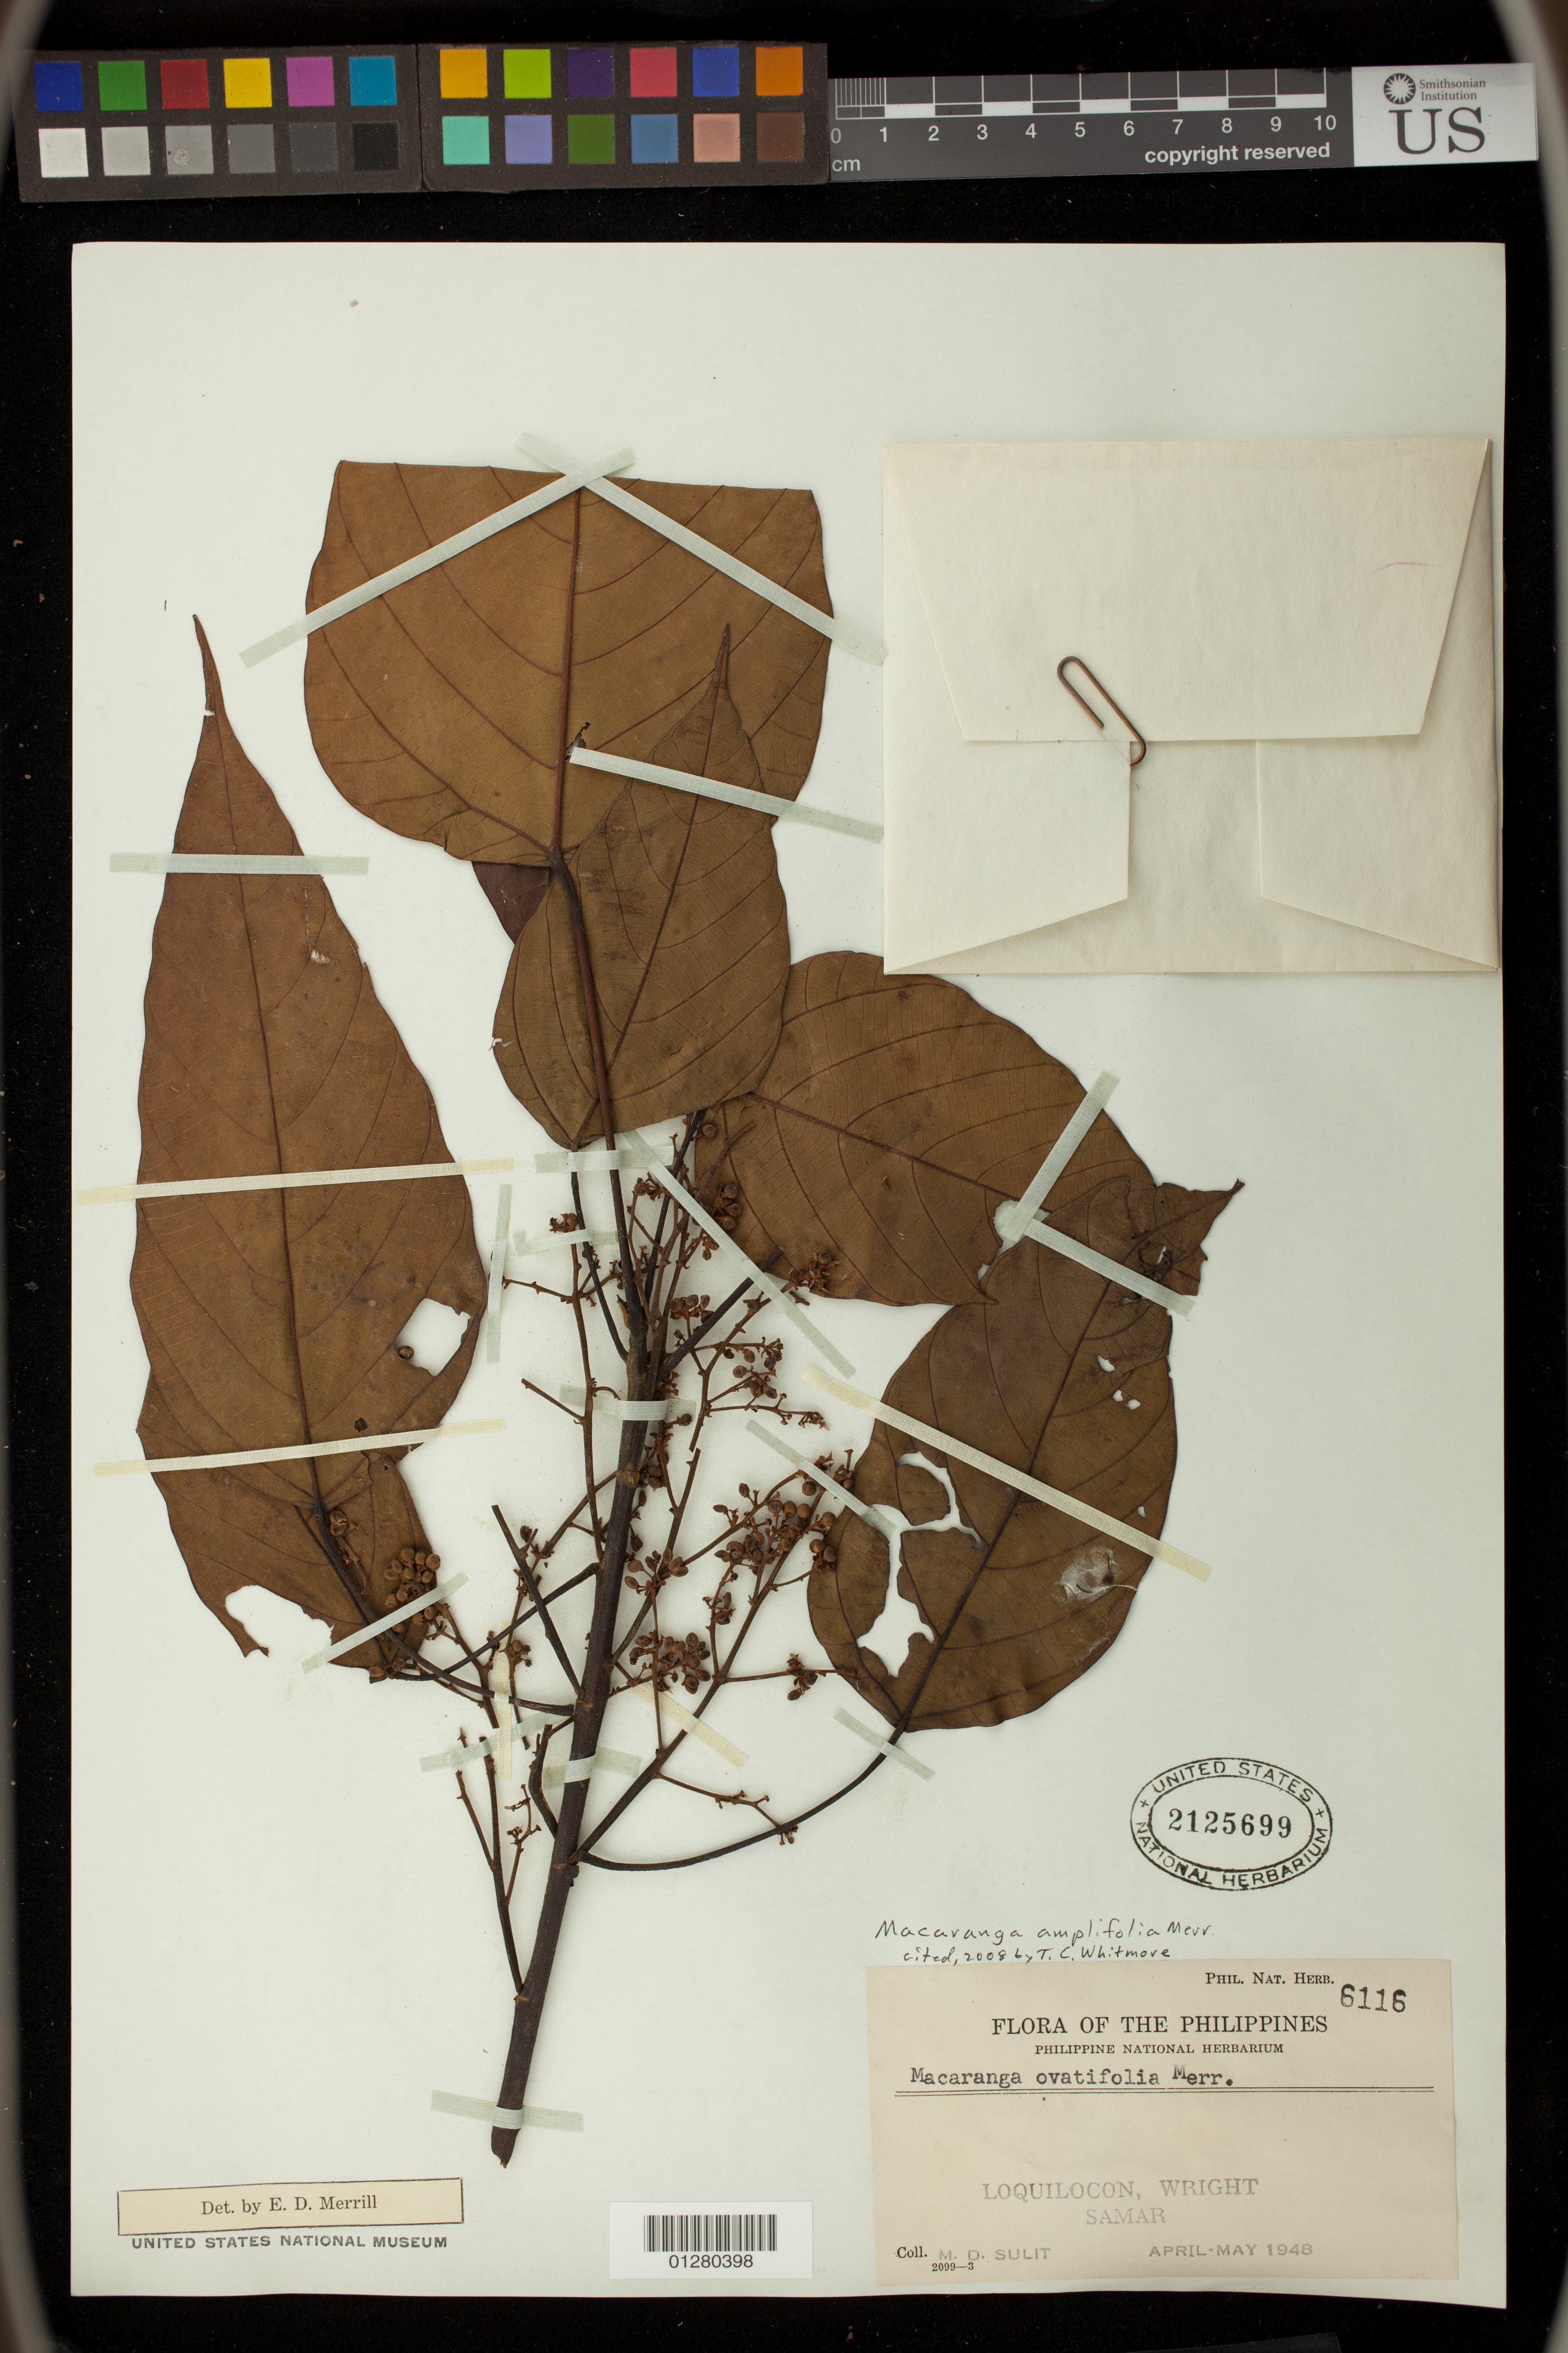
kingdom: Plantae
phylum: Tracheophyta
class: Magnoliopsida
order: Malpighiales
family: Euphorbiaceae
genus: Macaranga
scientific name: Macaranga amplifolia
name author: Merr.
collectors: M. Sulit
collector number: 6116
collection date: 1948-04/1948-05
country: Philippines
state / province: Eastern Visayas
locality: Loquilocon, Wright,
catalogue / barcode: US 2125699